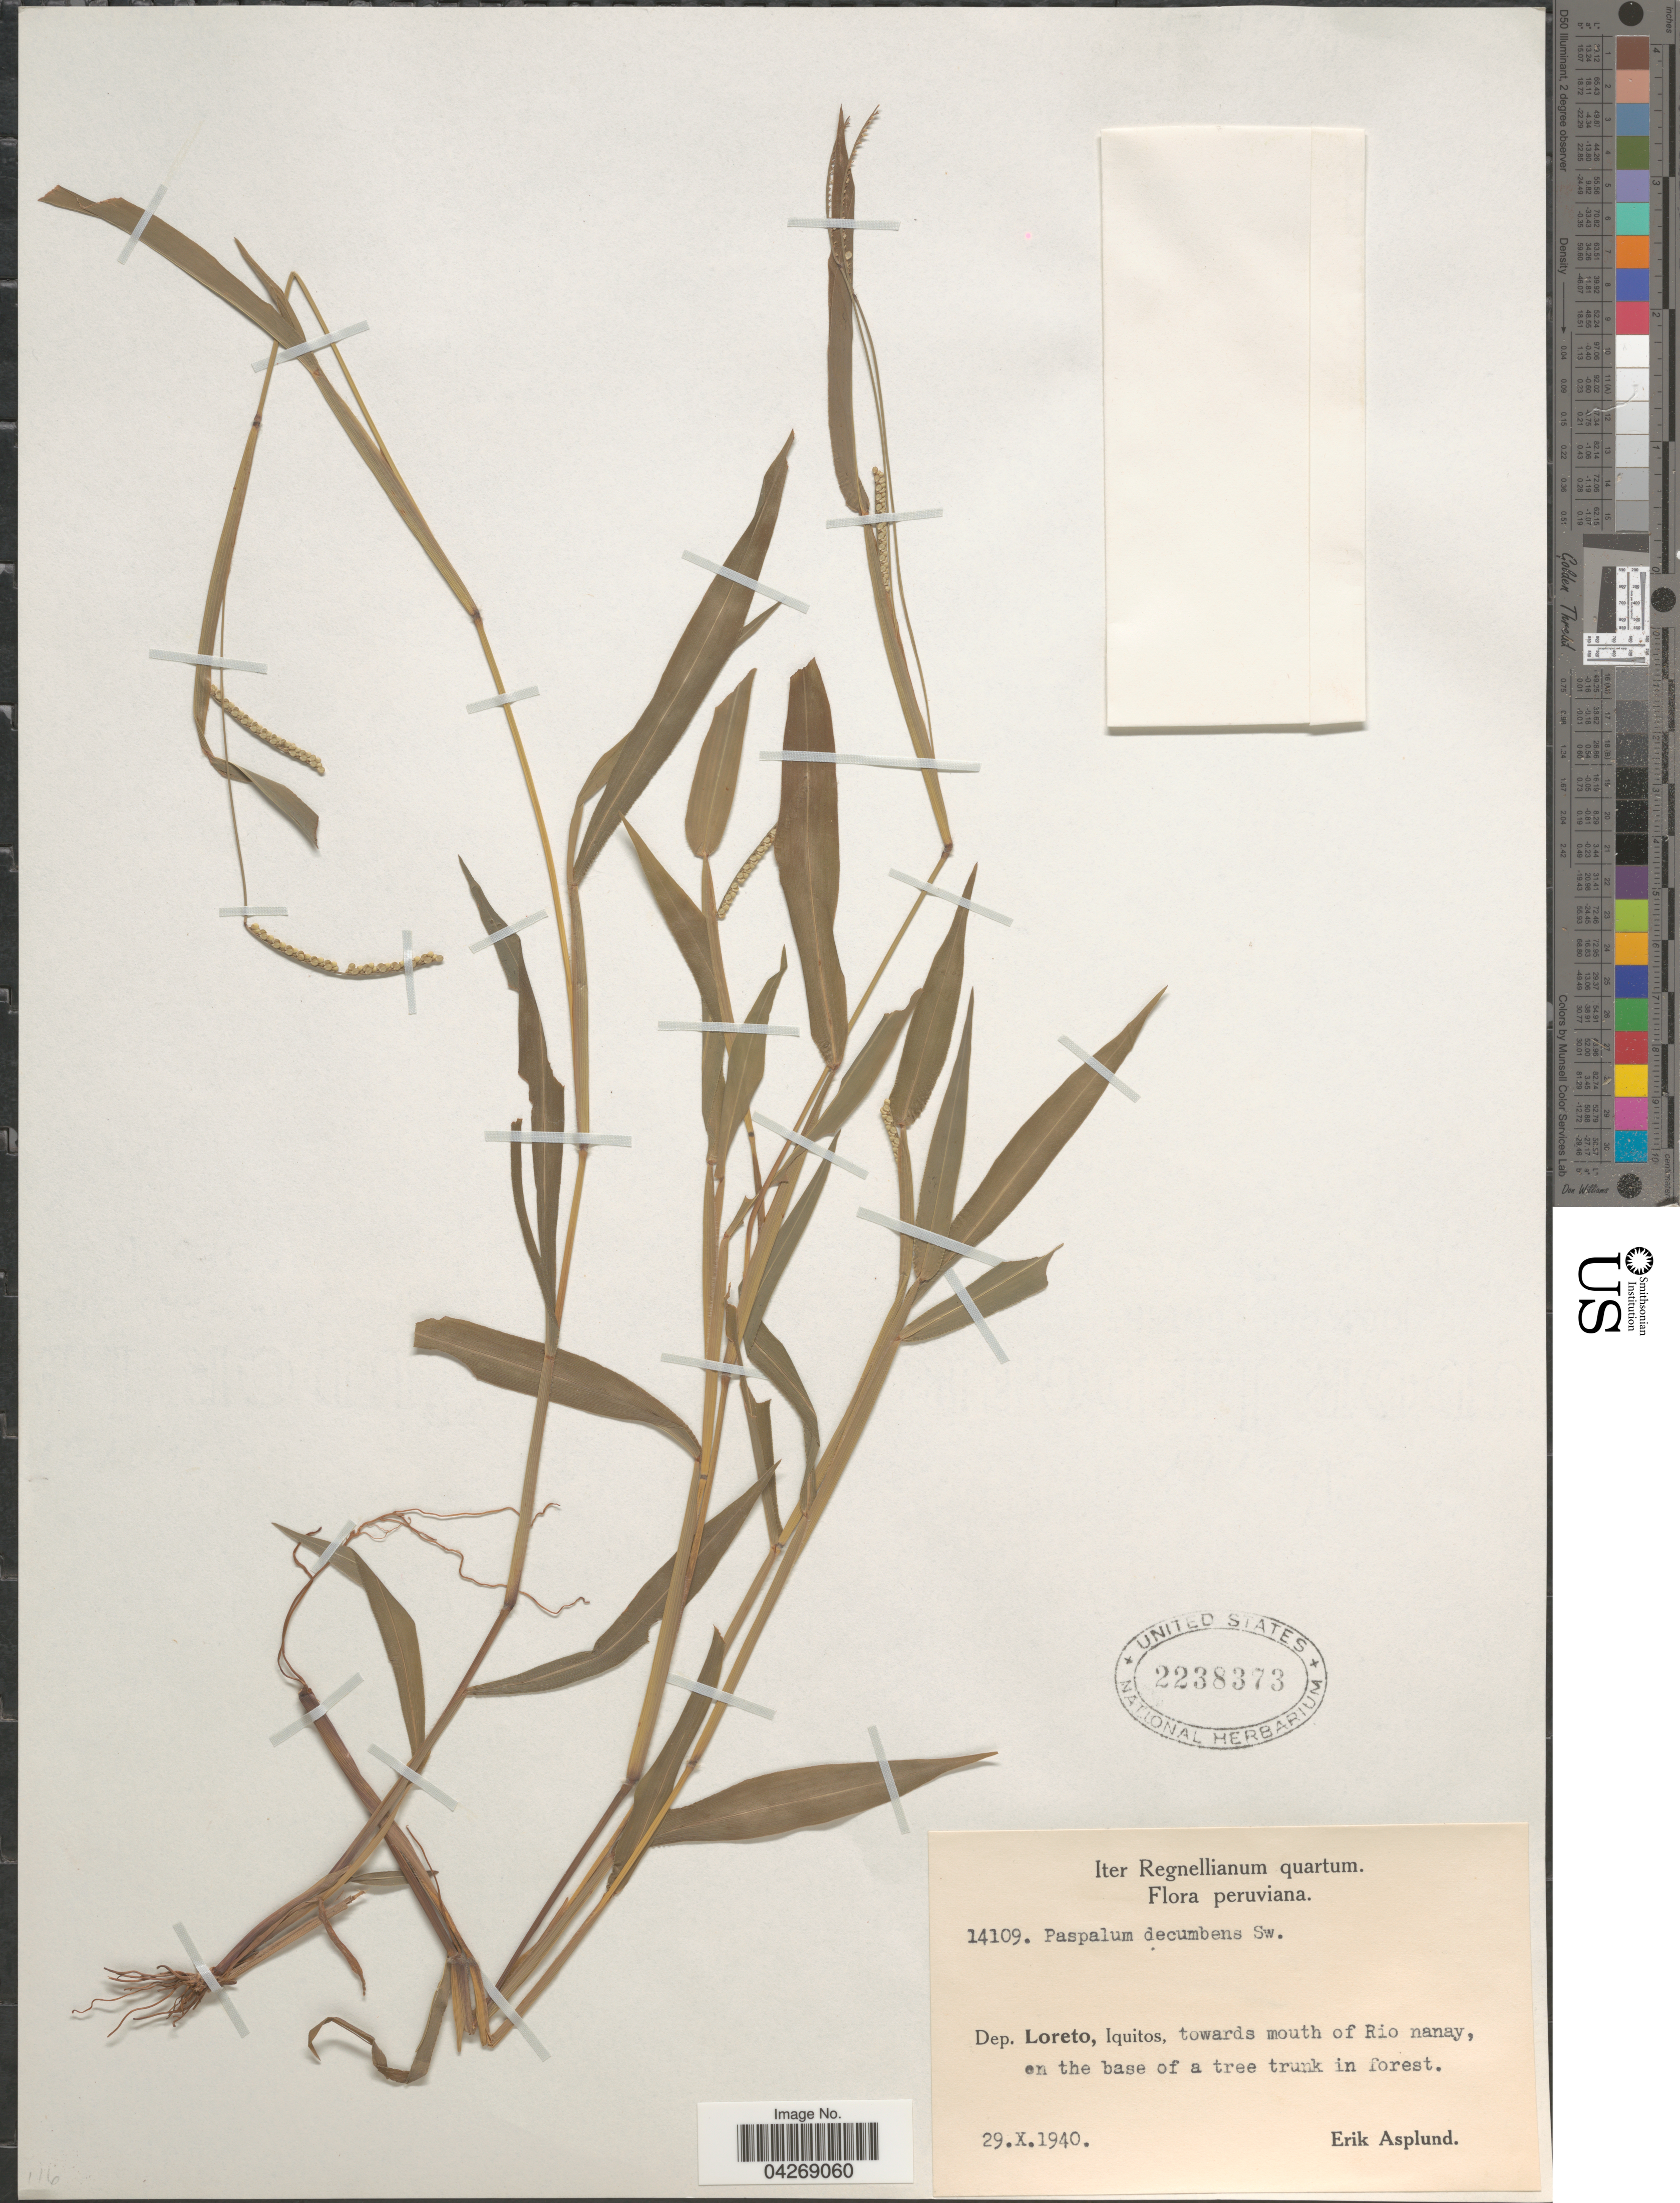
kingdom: Plantae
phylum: Tracheophyta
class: Liliopsida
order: Poales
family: Poaceae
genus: Paspalum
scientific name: Paspalum decumbens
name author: Sw.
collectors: E. Asplund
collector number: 14109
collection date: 1940-10-29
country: Peru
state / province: Loreto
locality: Iter Regnellianum quartum. Peruviana. Dep. Loreto, Iquitos, towards mouth of Rio nanay, on the base of a tree trunk in forest.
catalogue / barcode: US 2238373